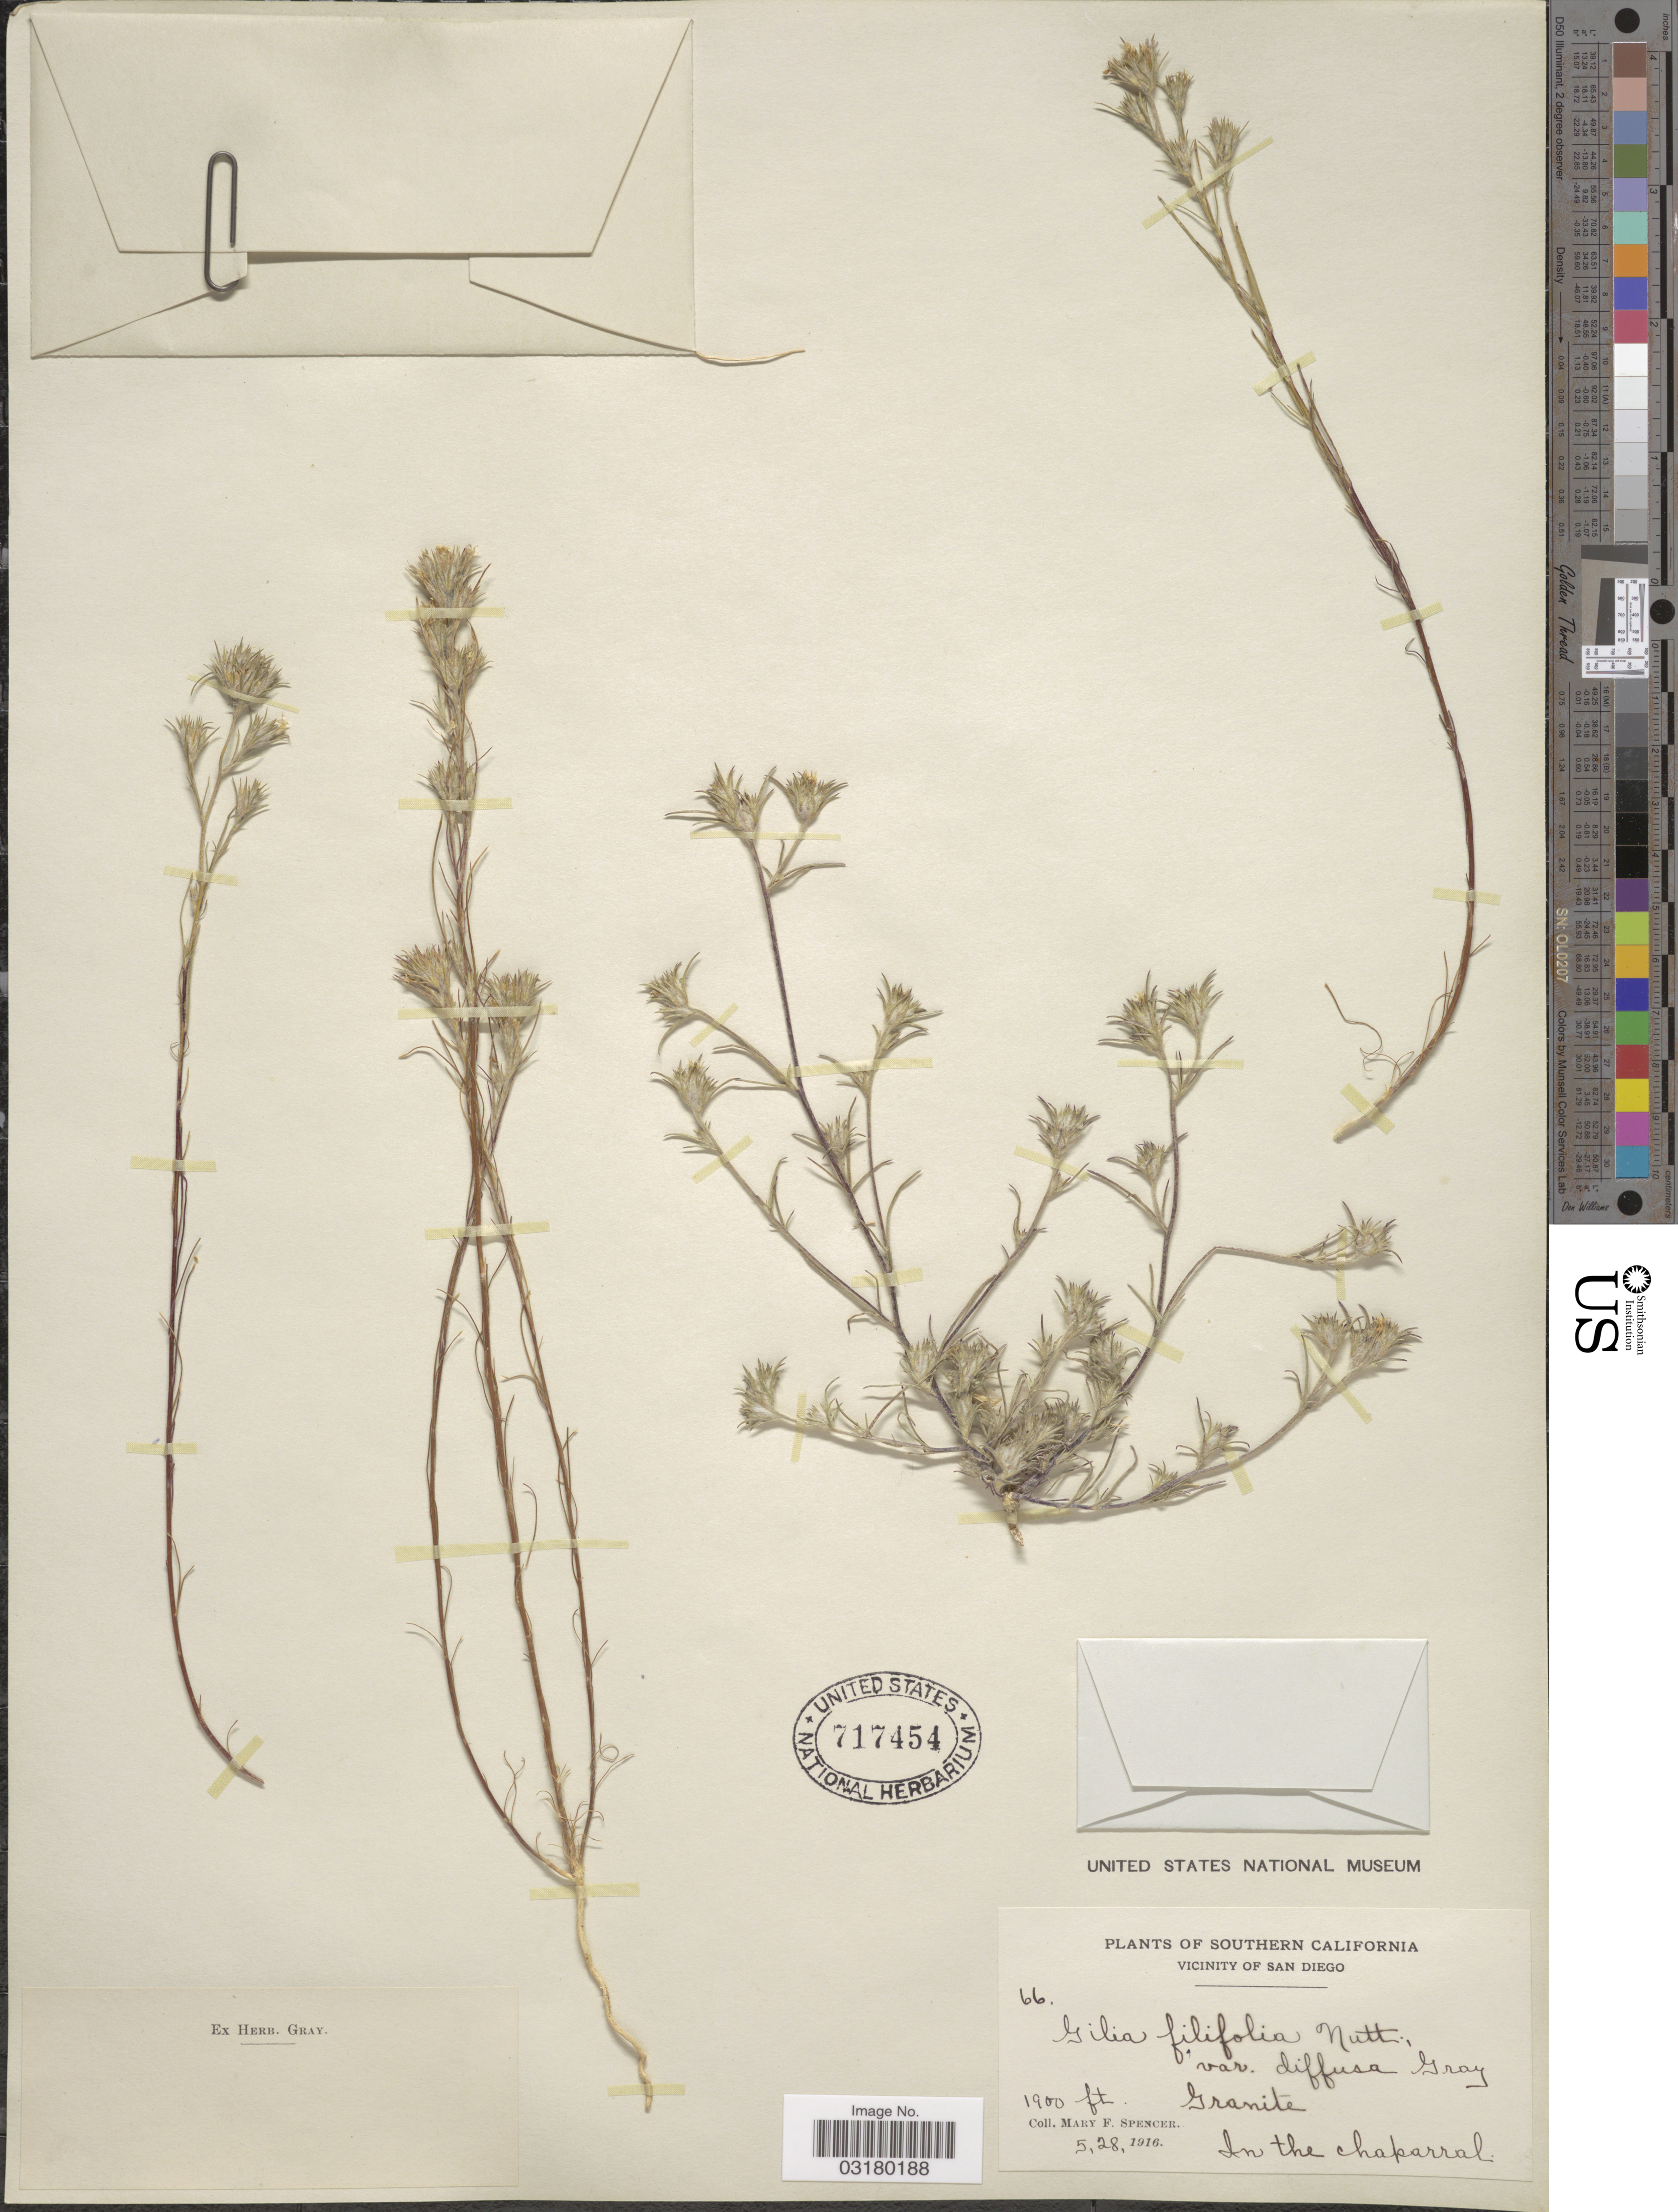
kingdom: Plantae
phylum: Tracheophyta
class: Magnoliopsida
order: Ericales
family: Polemoniaceae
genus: Eriastrum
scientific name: Eriastrum diffusum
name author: (A. Gray) H. Mason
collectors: M. Spencer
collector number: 66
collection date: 1916-05-28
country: United States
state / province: California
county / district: San Diego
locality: Southern California. Vicinity of San Diego. Granite. In the chaparral.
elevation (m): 579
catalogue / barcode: US 717454